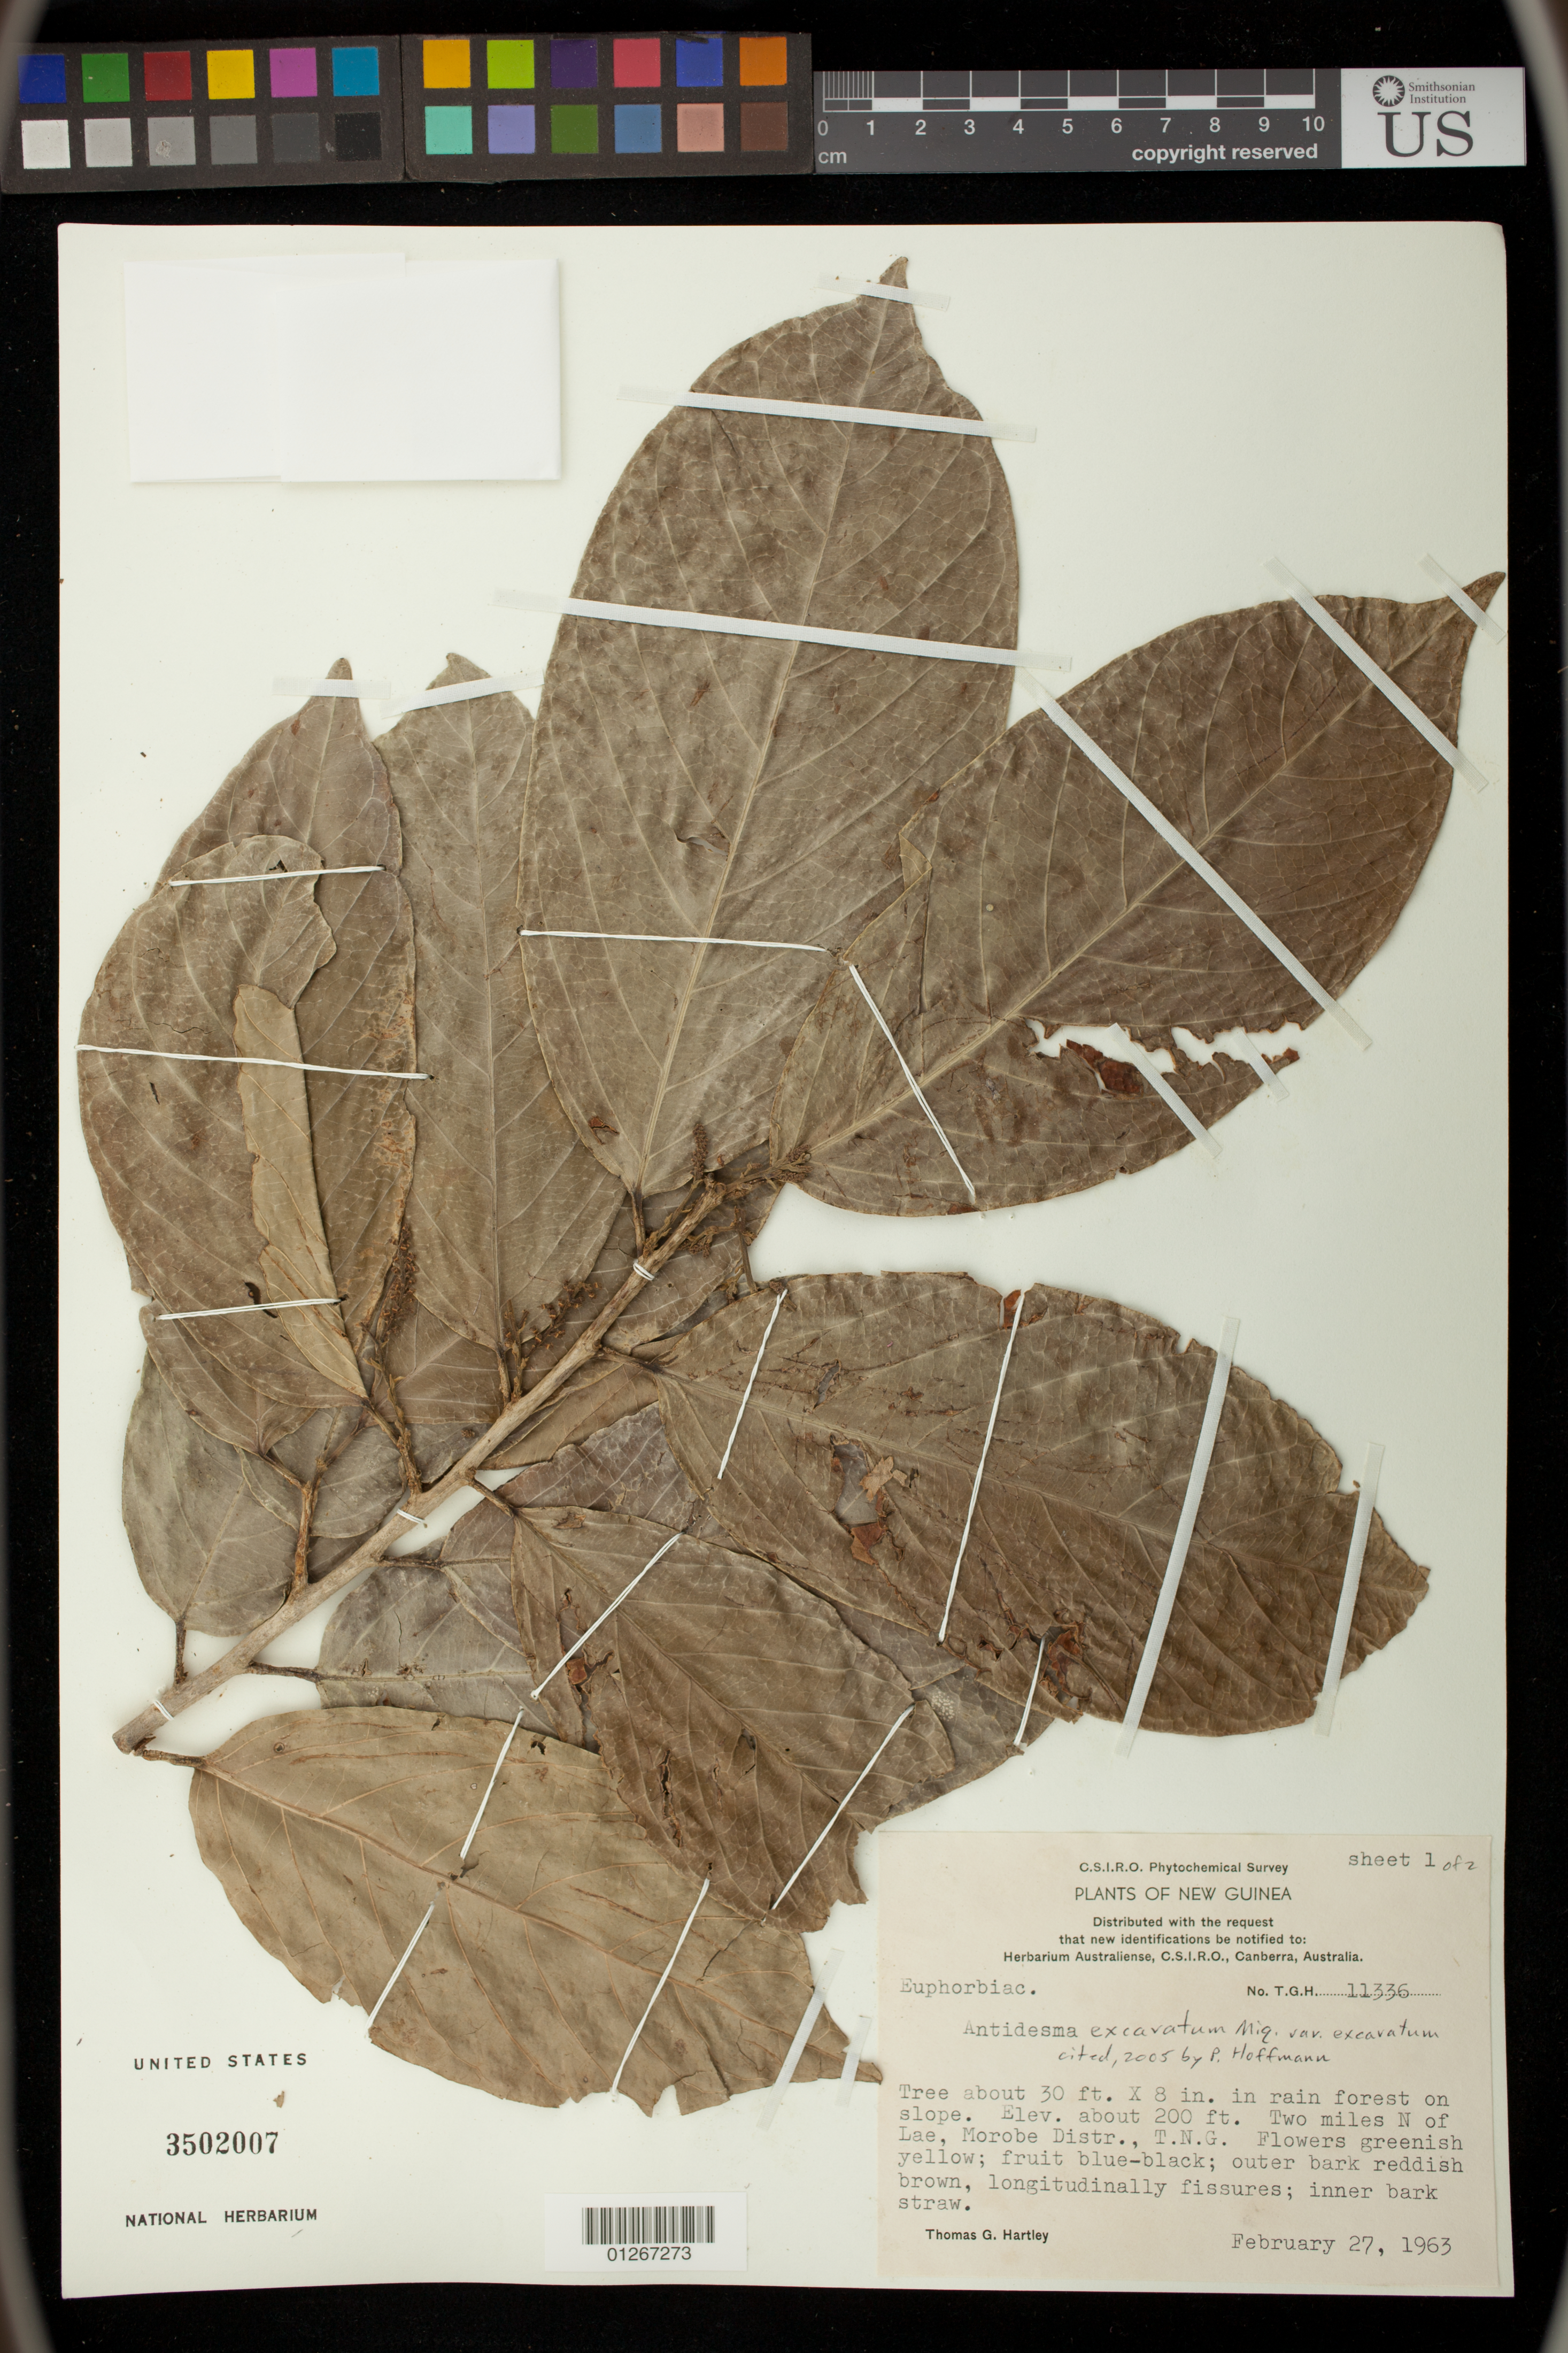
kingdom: Plantae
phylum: Tracheophyta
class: Magnoliopsida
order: Malpighiales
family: Phyllanthaceae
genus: Antidesma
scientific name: Antidesma excavatum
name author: Miq.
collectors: T. G. Hartley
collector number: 11336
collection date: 1963-02-27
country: Papua New Guinea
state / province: Morobe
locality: Two miles N of Lae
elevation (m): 61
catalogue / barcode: US 3502007